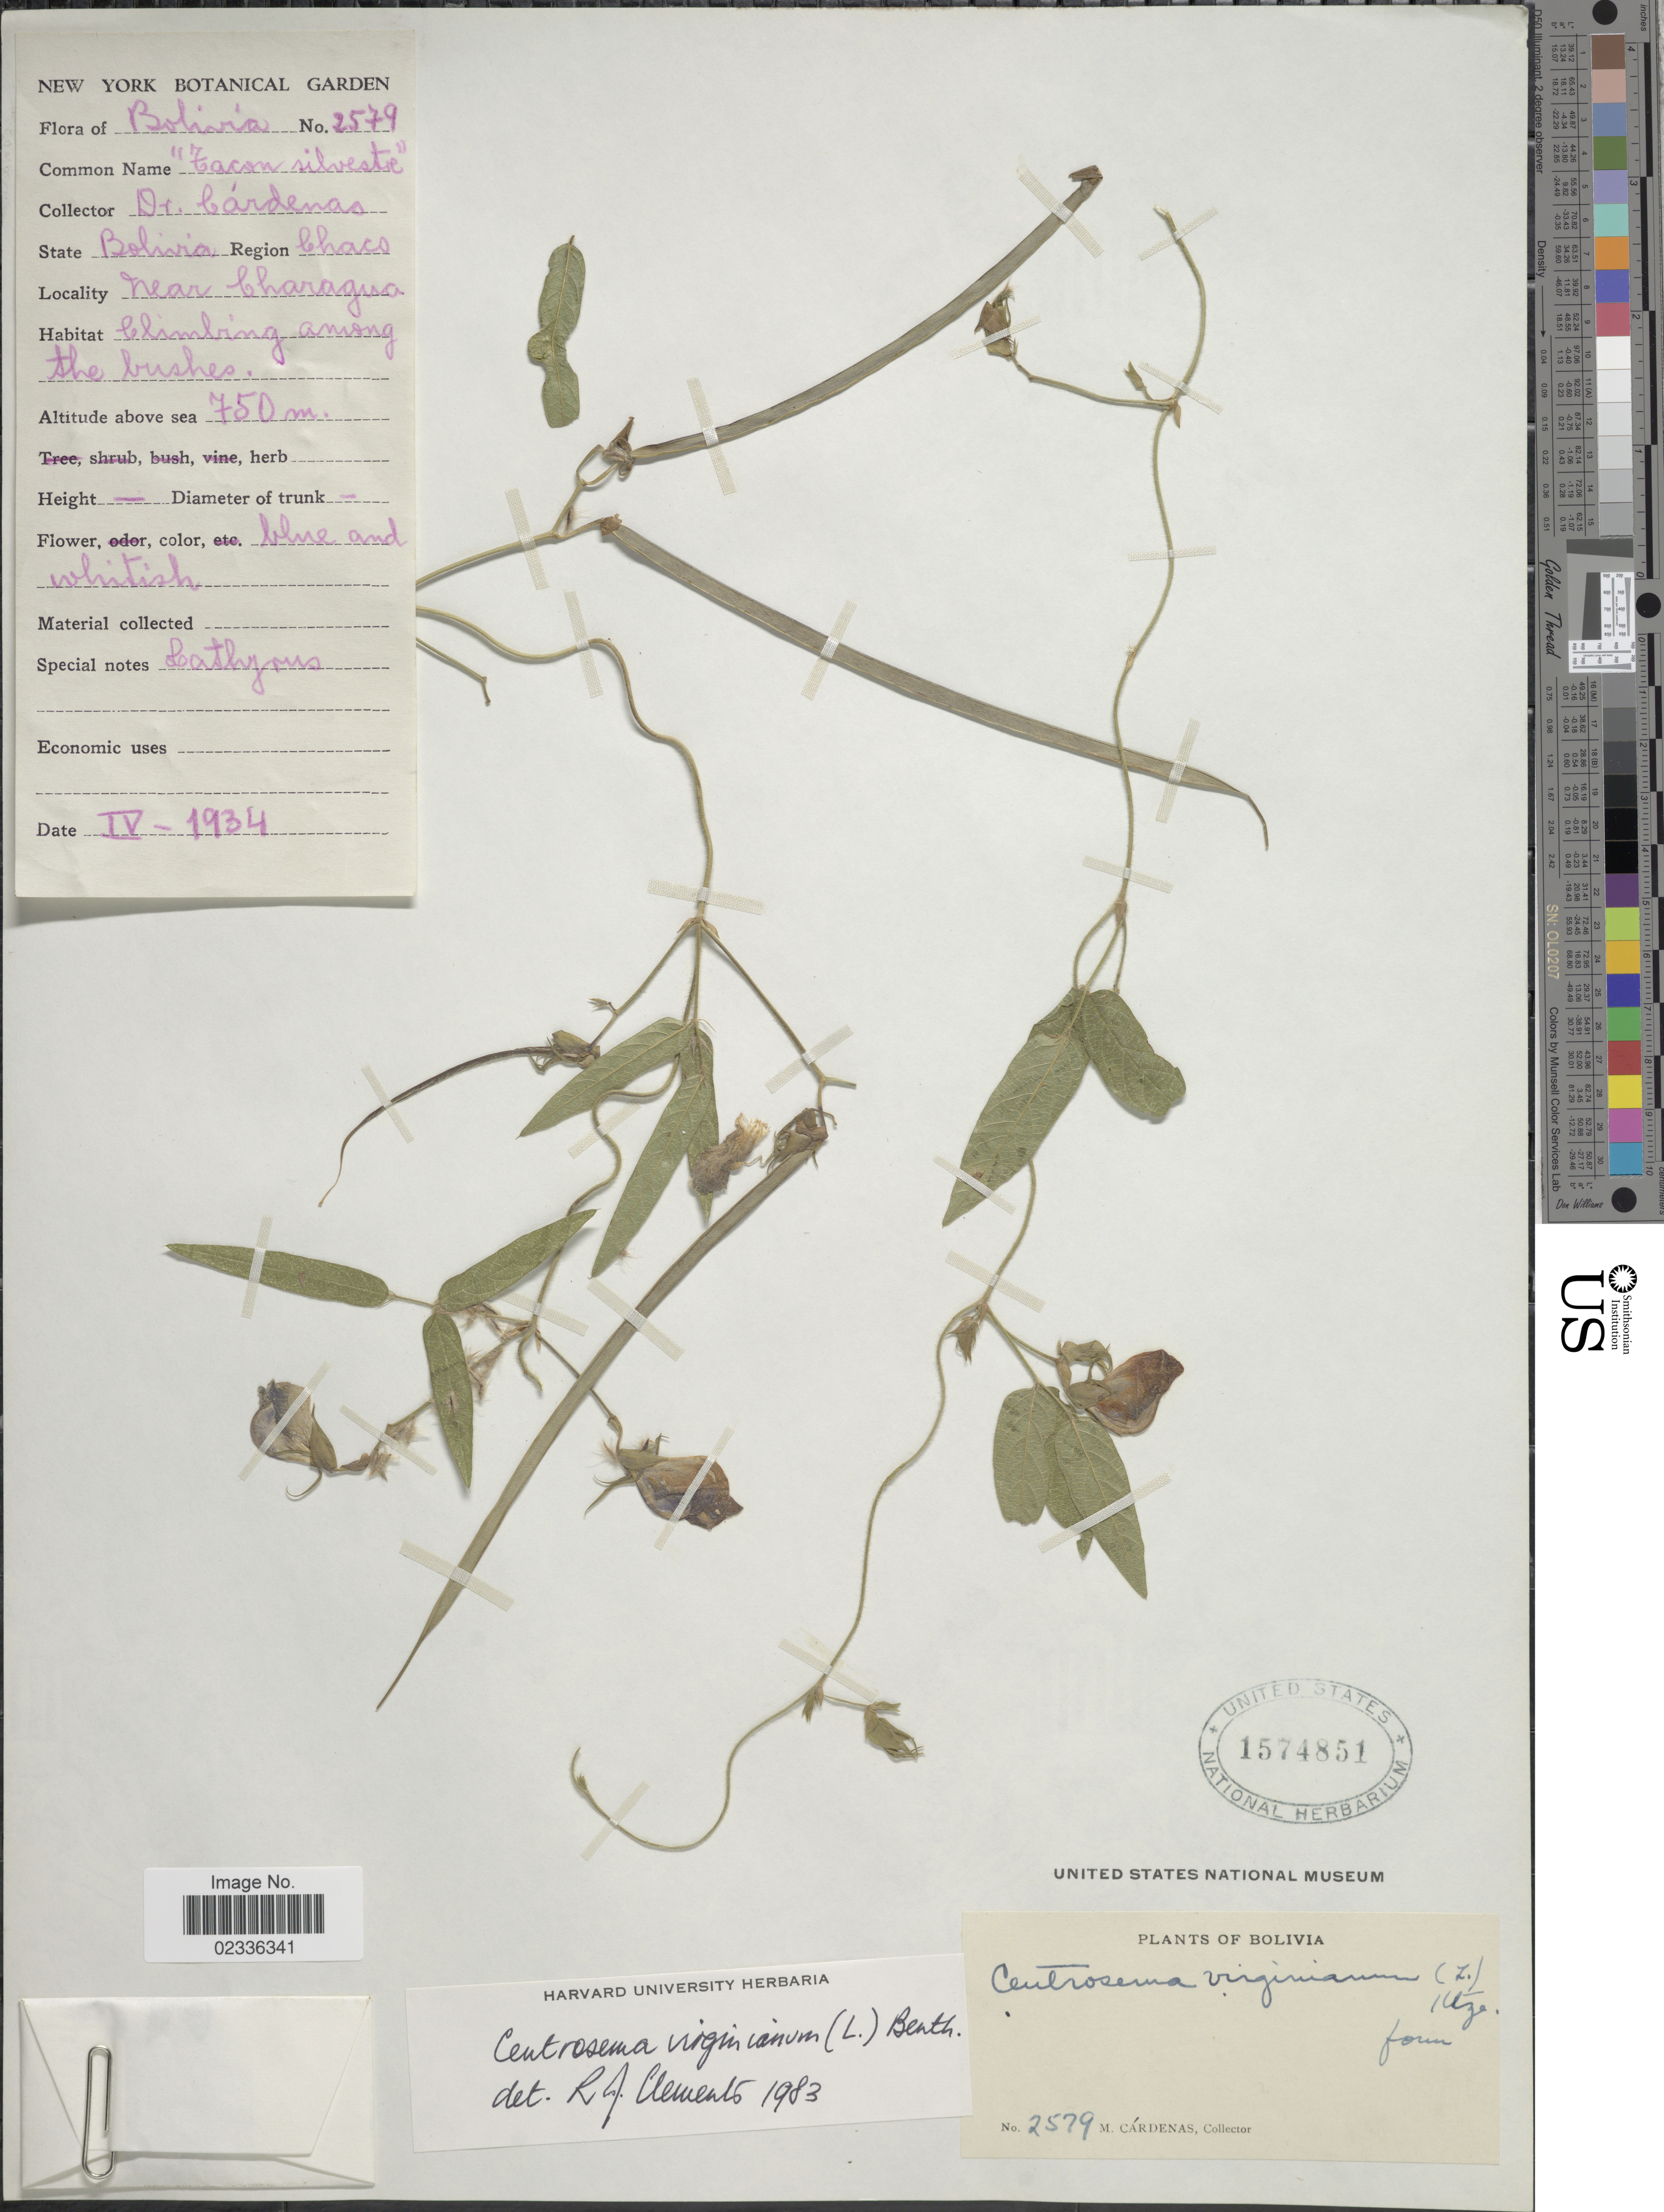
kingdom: Plantae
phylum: Tracheophyta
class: Magnoliopsida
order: Fabales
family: Fabaceae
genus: Centrosema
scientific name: Centrosema virginianum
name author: (L.) Benth.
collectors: M. Cárdenas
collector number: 2579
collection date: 1934-04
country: Bolivia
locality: Region Chaco, near Charagua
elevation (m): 750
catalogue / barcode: US 1574851